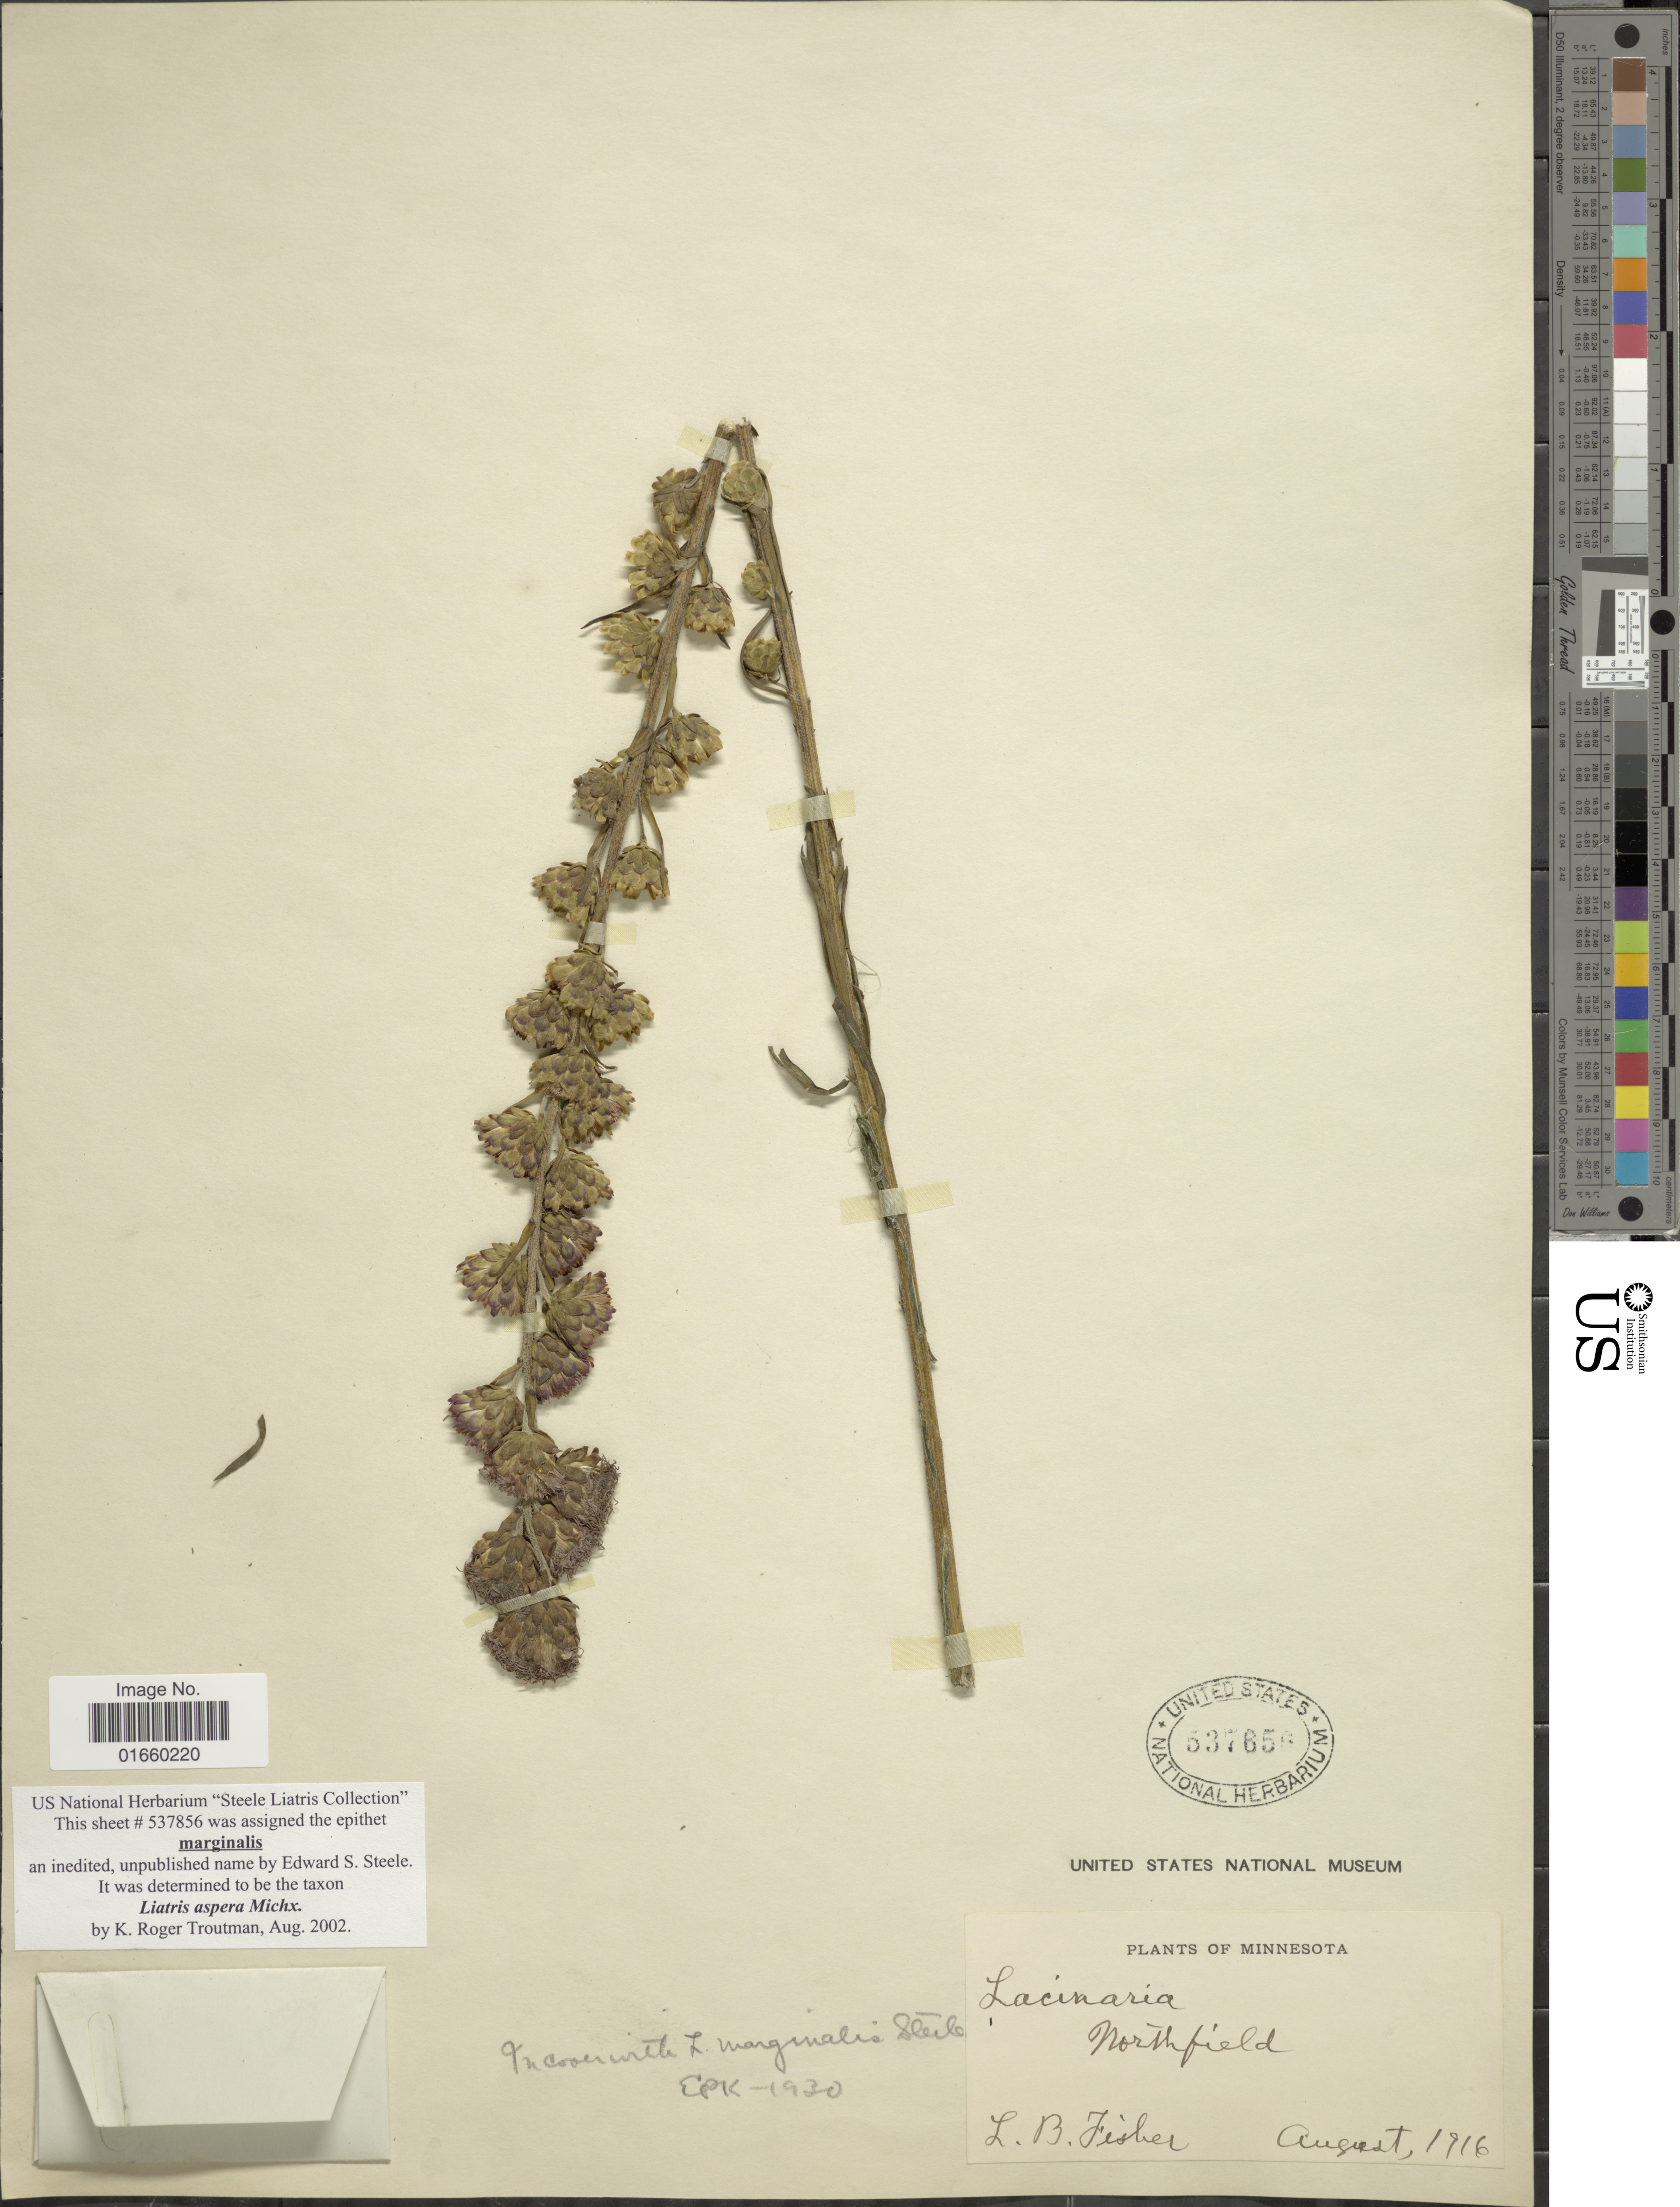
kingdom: Plantae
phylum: Tracheophyta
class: Magnoliopsida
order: Asterales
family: Asteraceae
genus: Liatris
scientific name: Liatris aspera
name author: Michx.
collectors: L. Fisher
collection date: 1916-08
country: United States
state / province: Minnesota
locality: Northfield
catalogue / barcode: US 537656